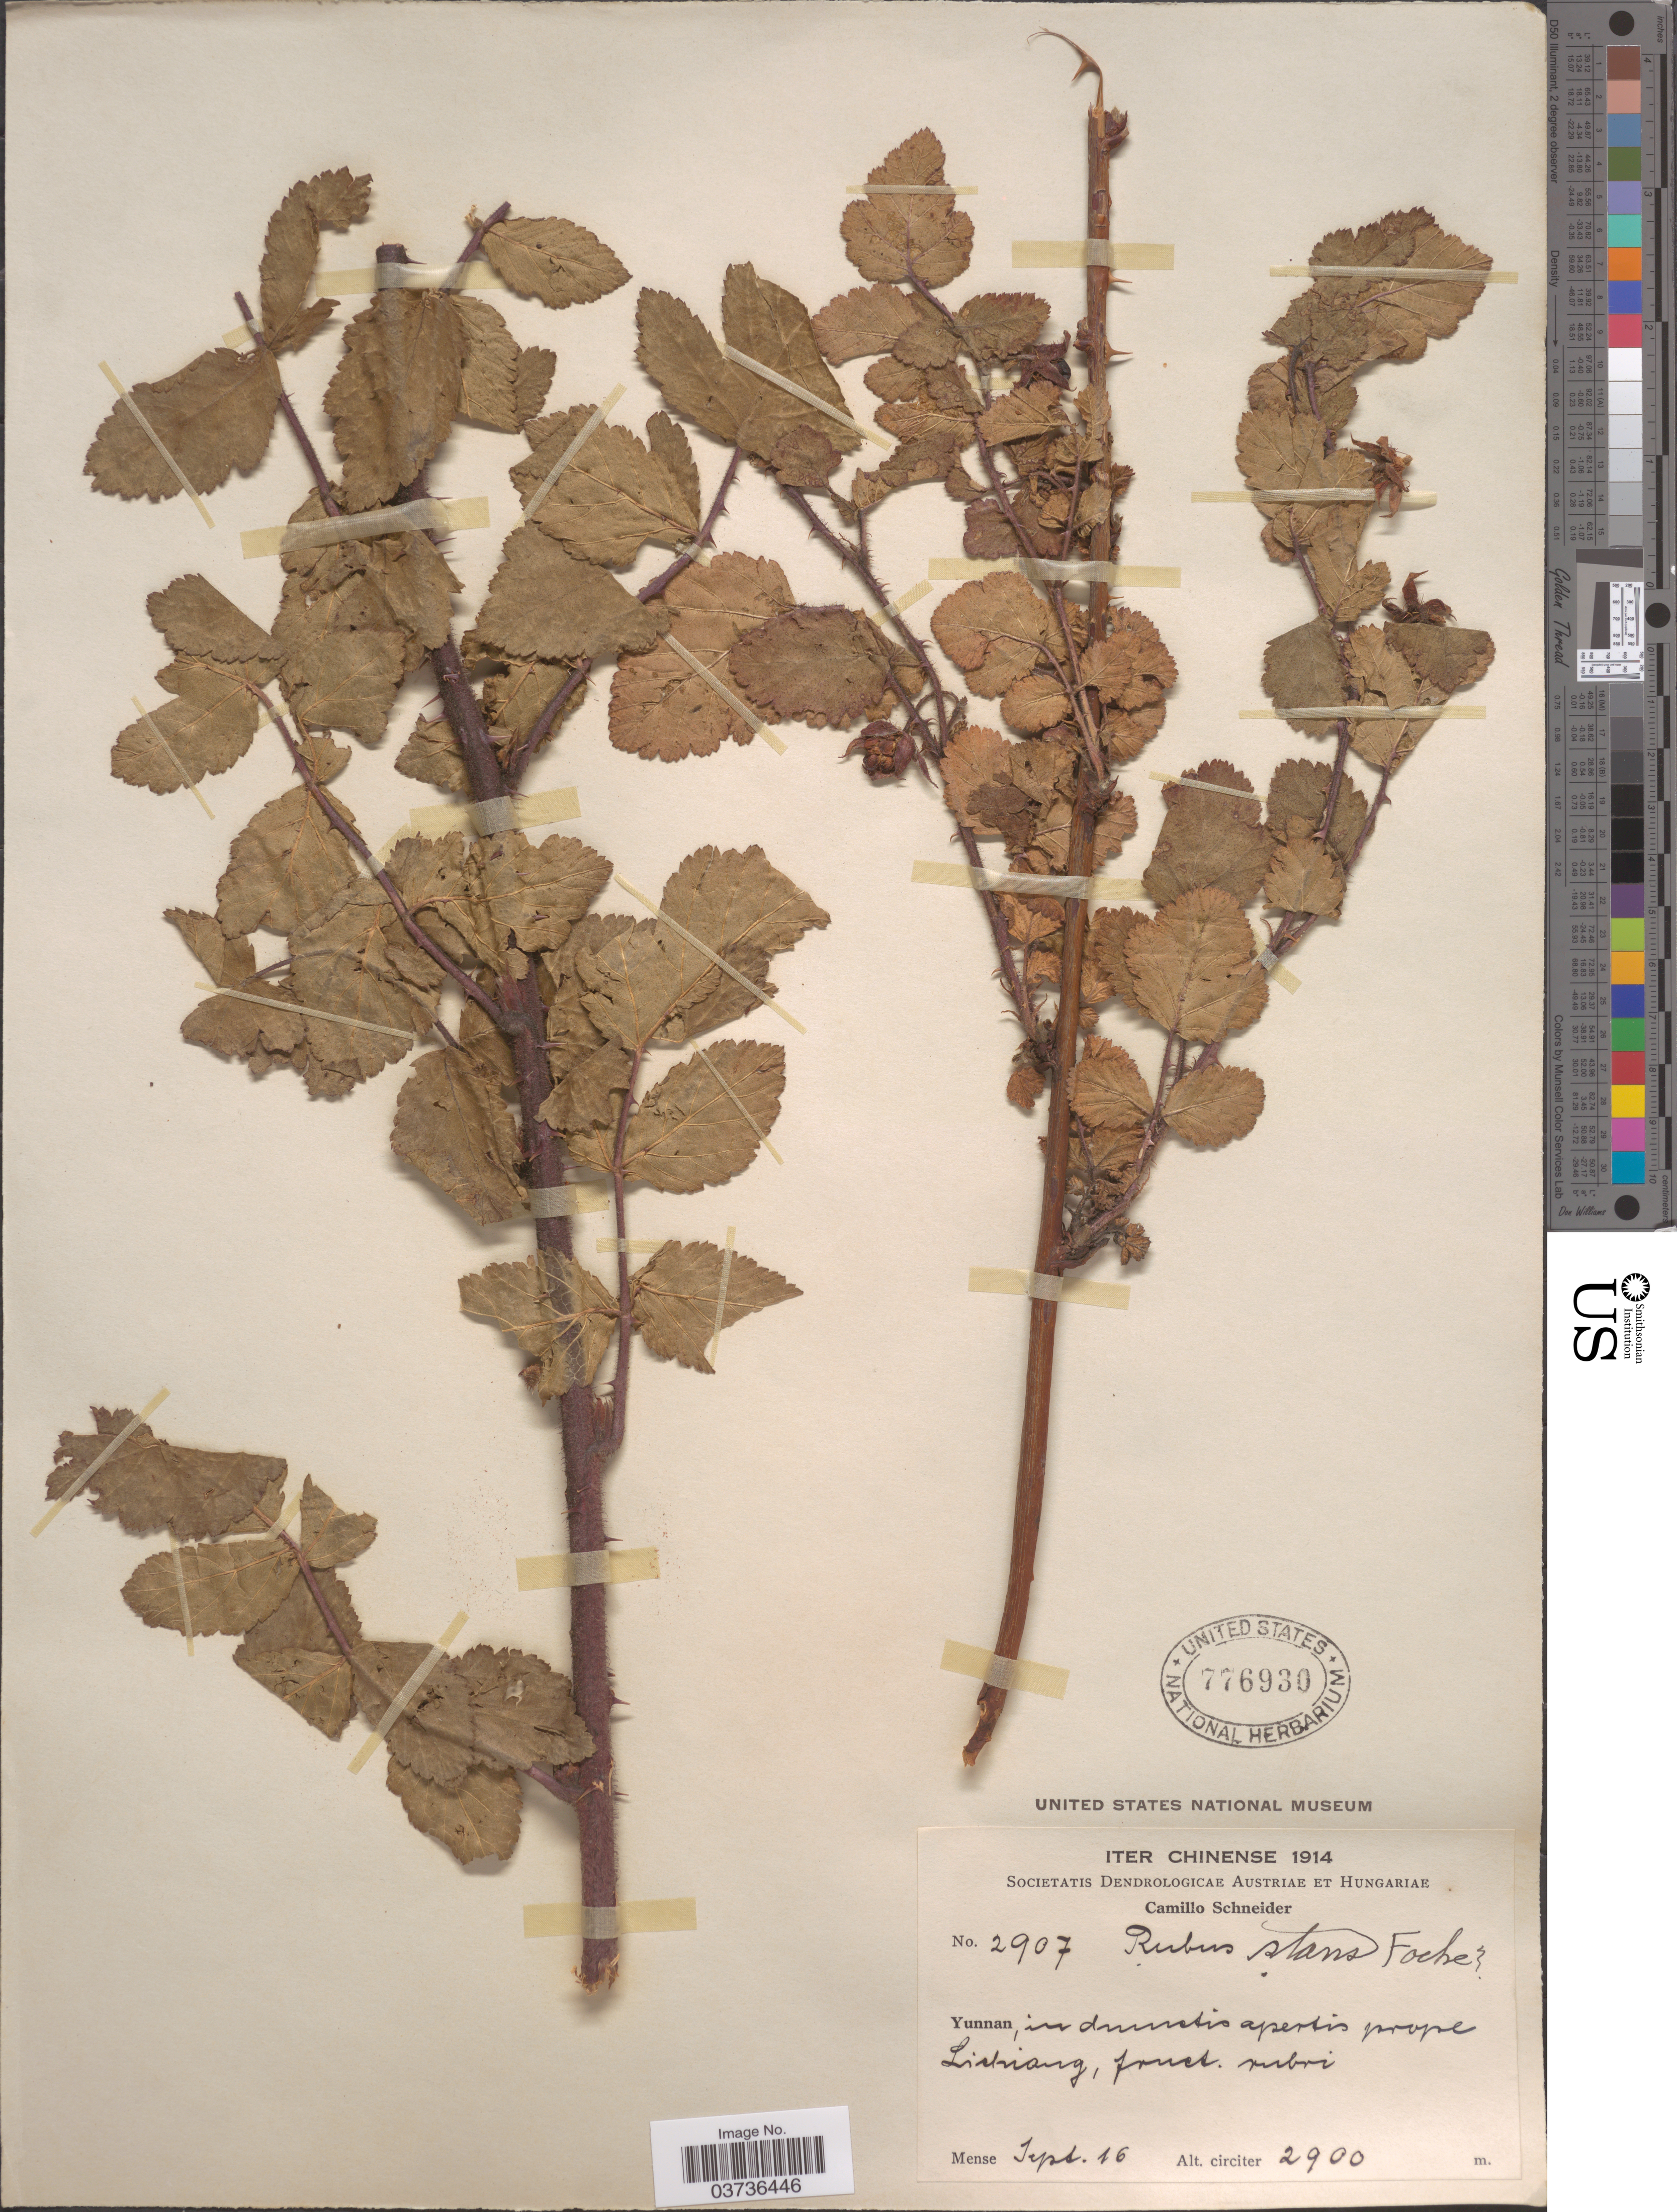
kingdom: Plantae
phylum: Tracheophyta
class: Magnoliopsida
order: Rosales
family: Rosaceae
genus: Rubus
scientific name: Rubus stans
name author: Focke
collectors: C. K. Schneider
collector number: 2907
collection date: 1914-09-16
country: China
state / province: Yunnan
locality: Prope Lichiang.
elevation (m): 2900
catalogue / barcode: US 776930